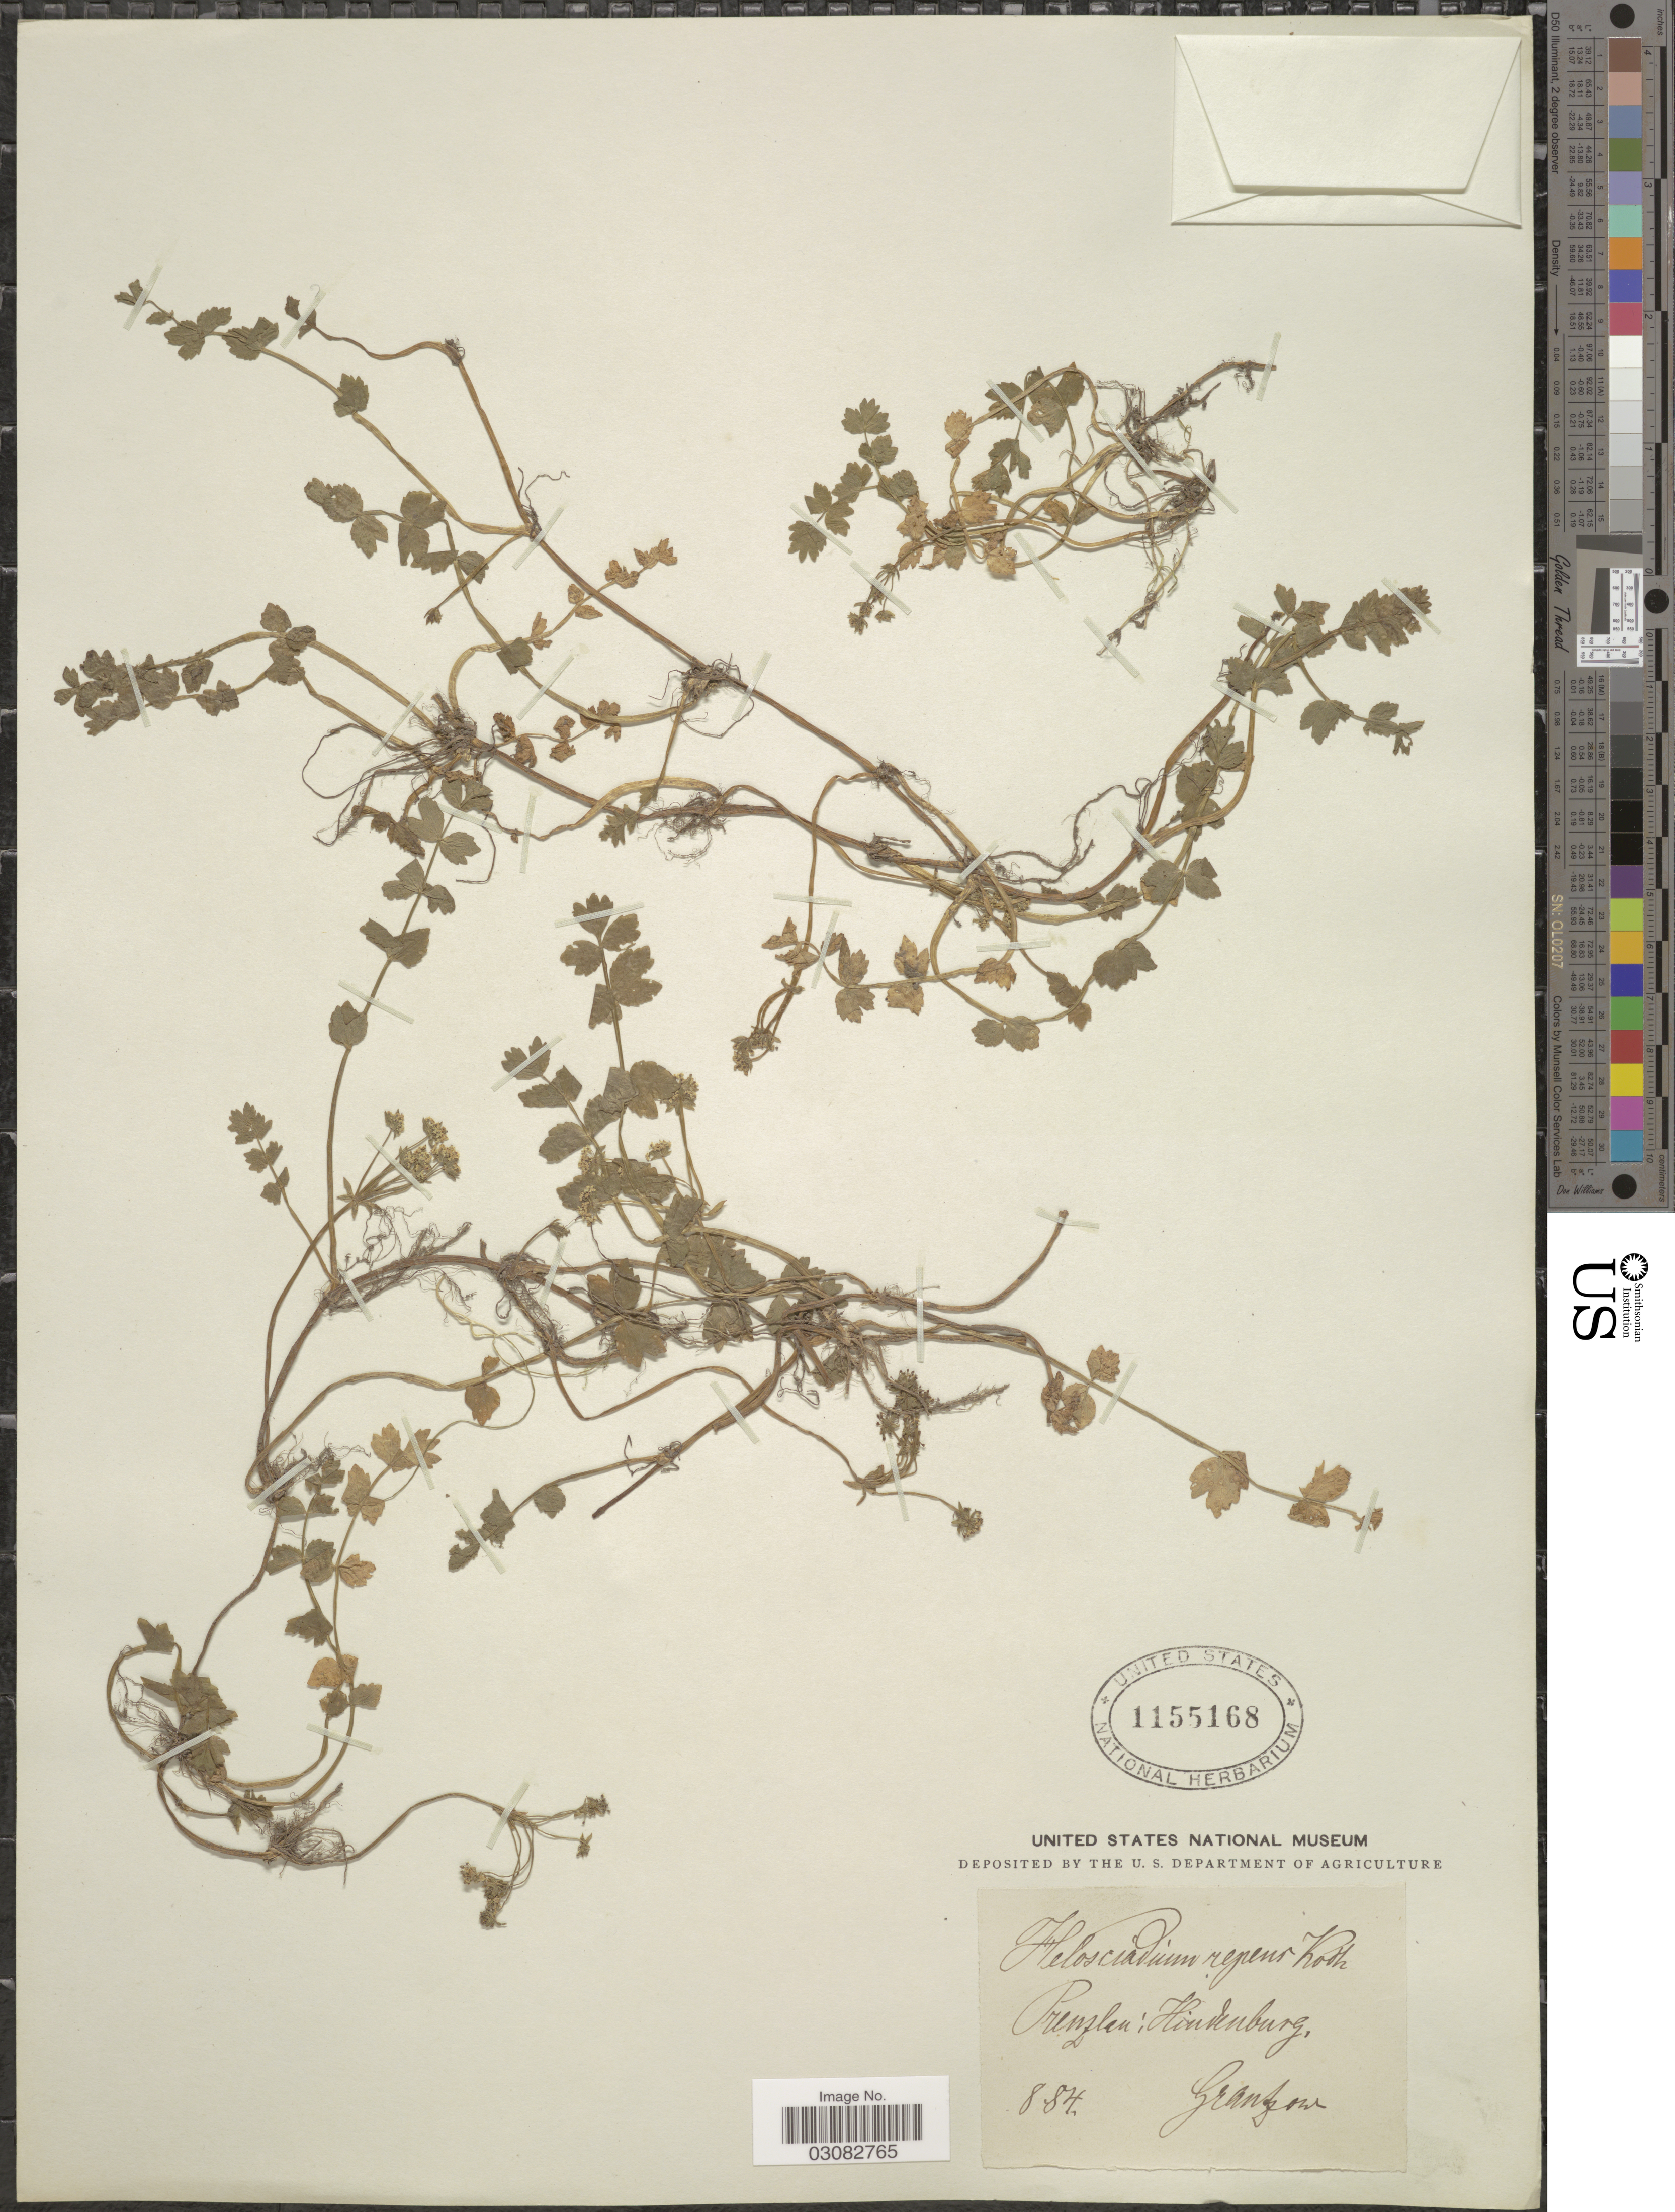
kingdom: Plantae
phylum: Tracheophyta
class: Magnoliopsida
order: Apiales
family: Apiaceae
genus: Apium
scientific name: Apium repens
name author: (Jacq.) Lag.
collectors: Grantzow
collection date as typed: Transcribed d/m/y: /8/84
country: Germany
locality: Prenzlau: Hindenburg.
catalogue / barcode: US 1155168